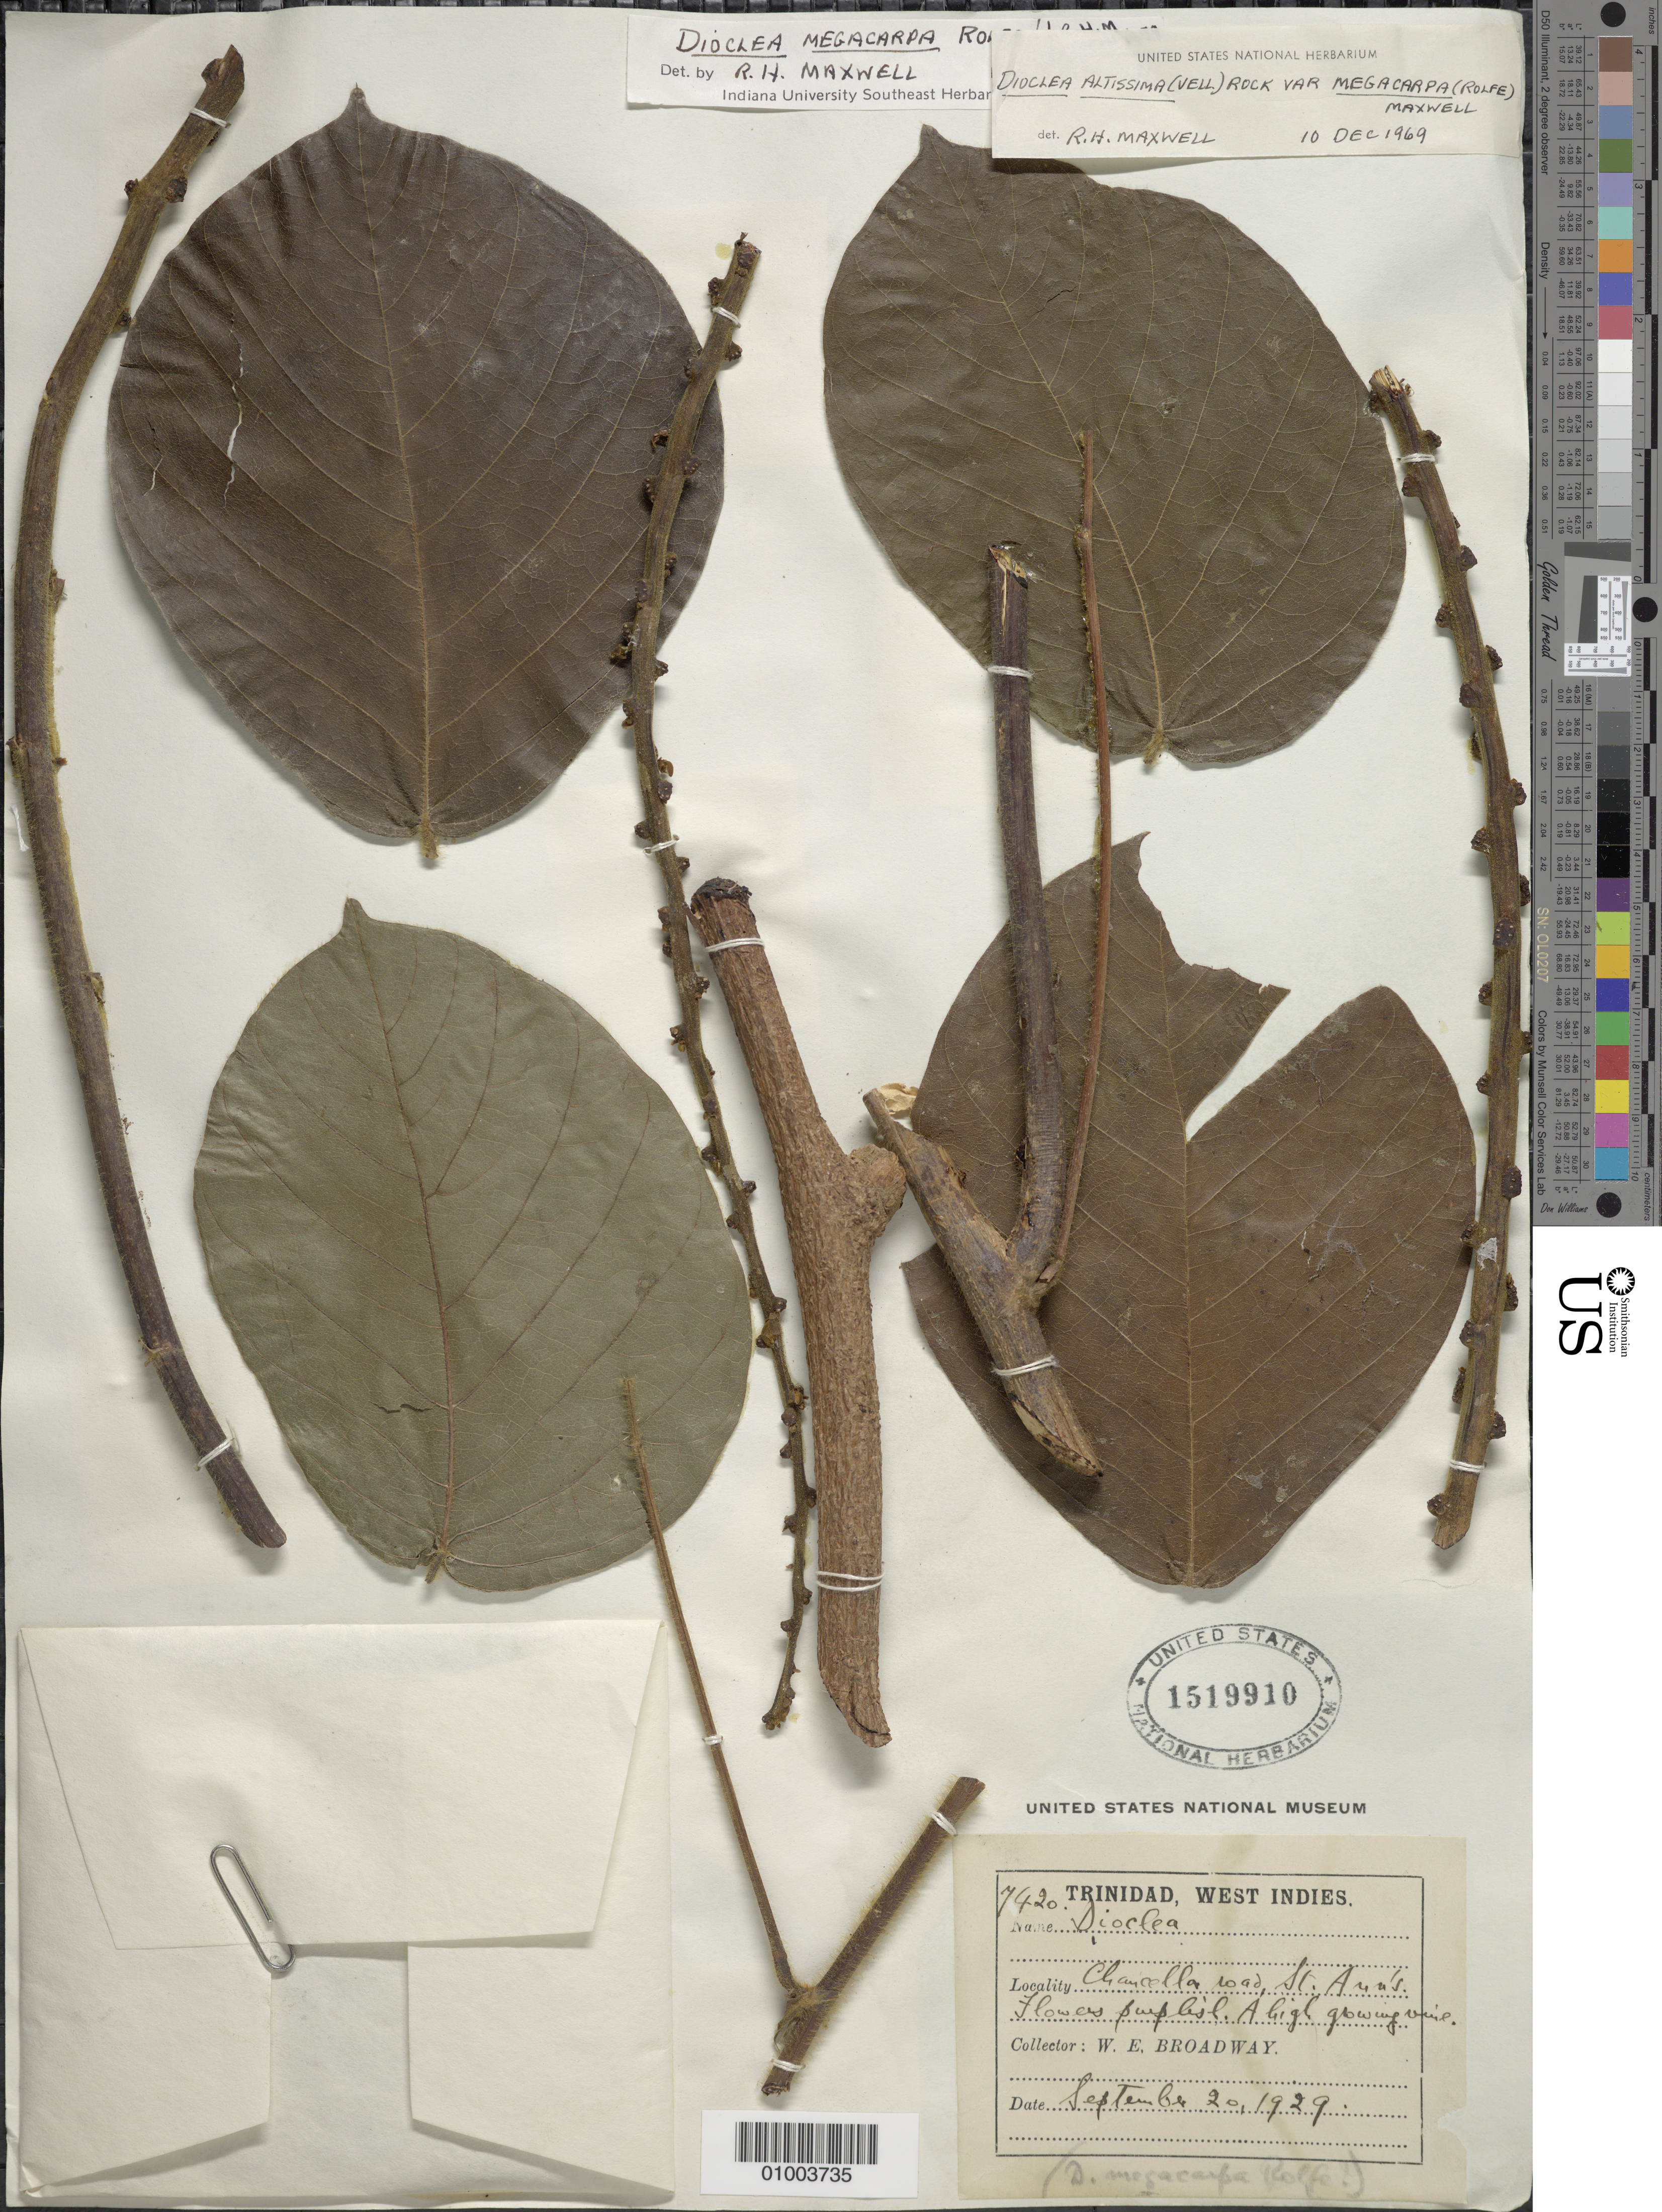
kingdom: Plantae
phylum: Tracheophyta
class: Magnoliopsida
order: Fabales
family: Fabaceae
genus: Macropsychanthus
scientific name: Macropsychanthus megacarpus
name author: (Rolfe) L.P. Queiroz & Snak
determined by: Strong, Mark T., (BOT), Smithsonian Institution - National Museum of Natural History (UNITED STATES)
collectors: W. E. Broadway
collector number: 7420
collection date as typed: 20 Sep 1929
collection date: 1929-09-20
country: Trinidad and Tobago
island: Trinidad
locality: Chancellor Road, St. Ann's. Flowers purplish.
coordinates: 0 N, 0 E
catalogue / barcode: US 1519910